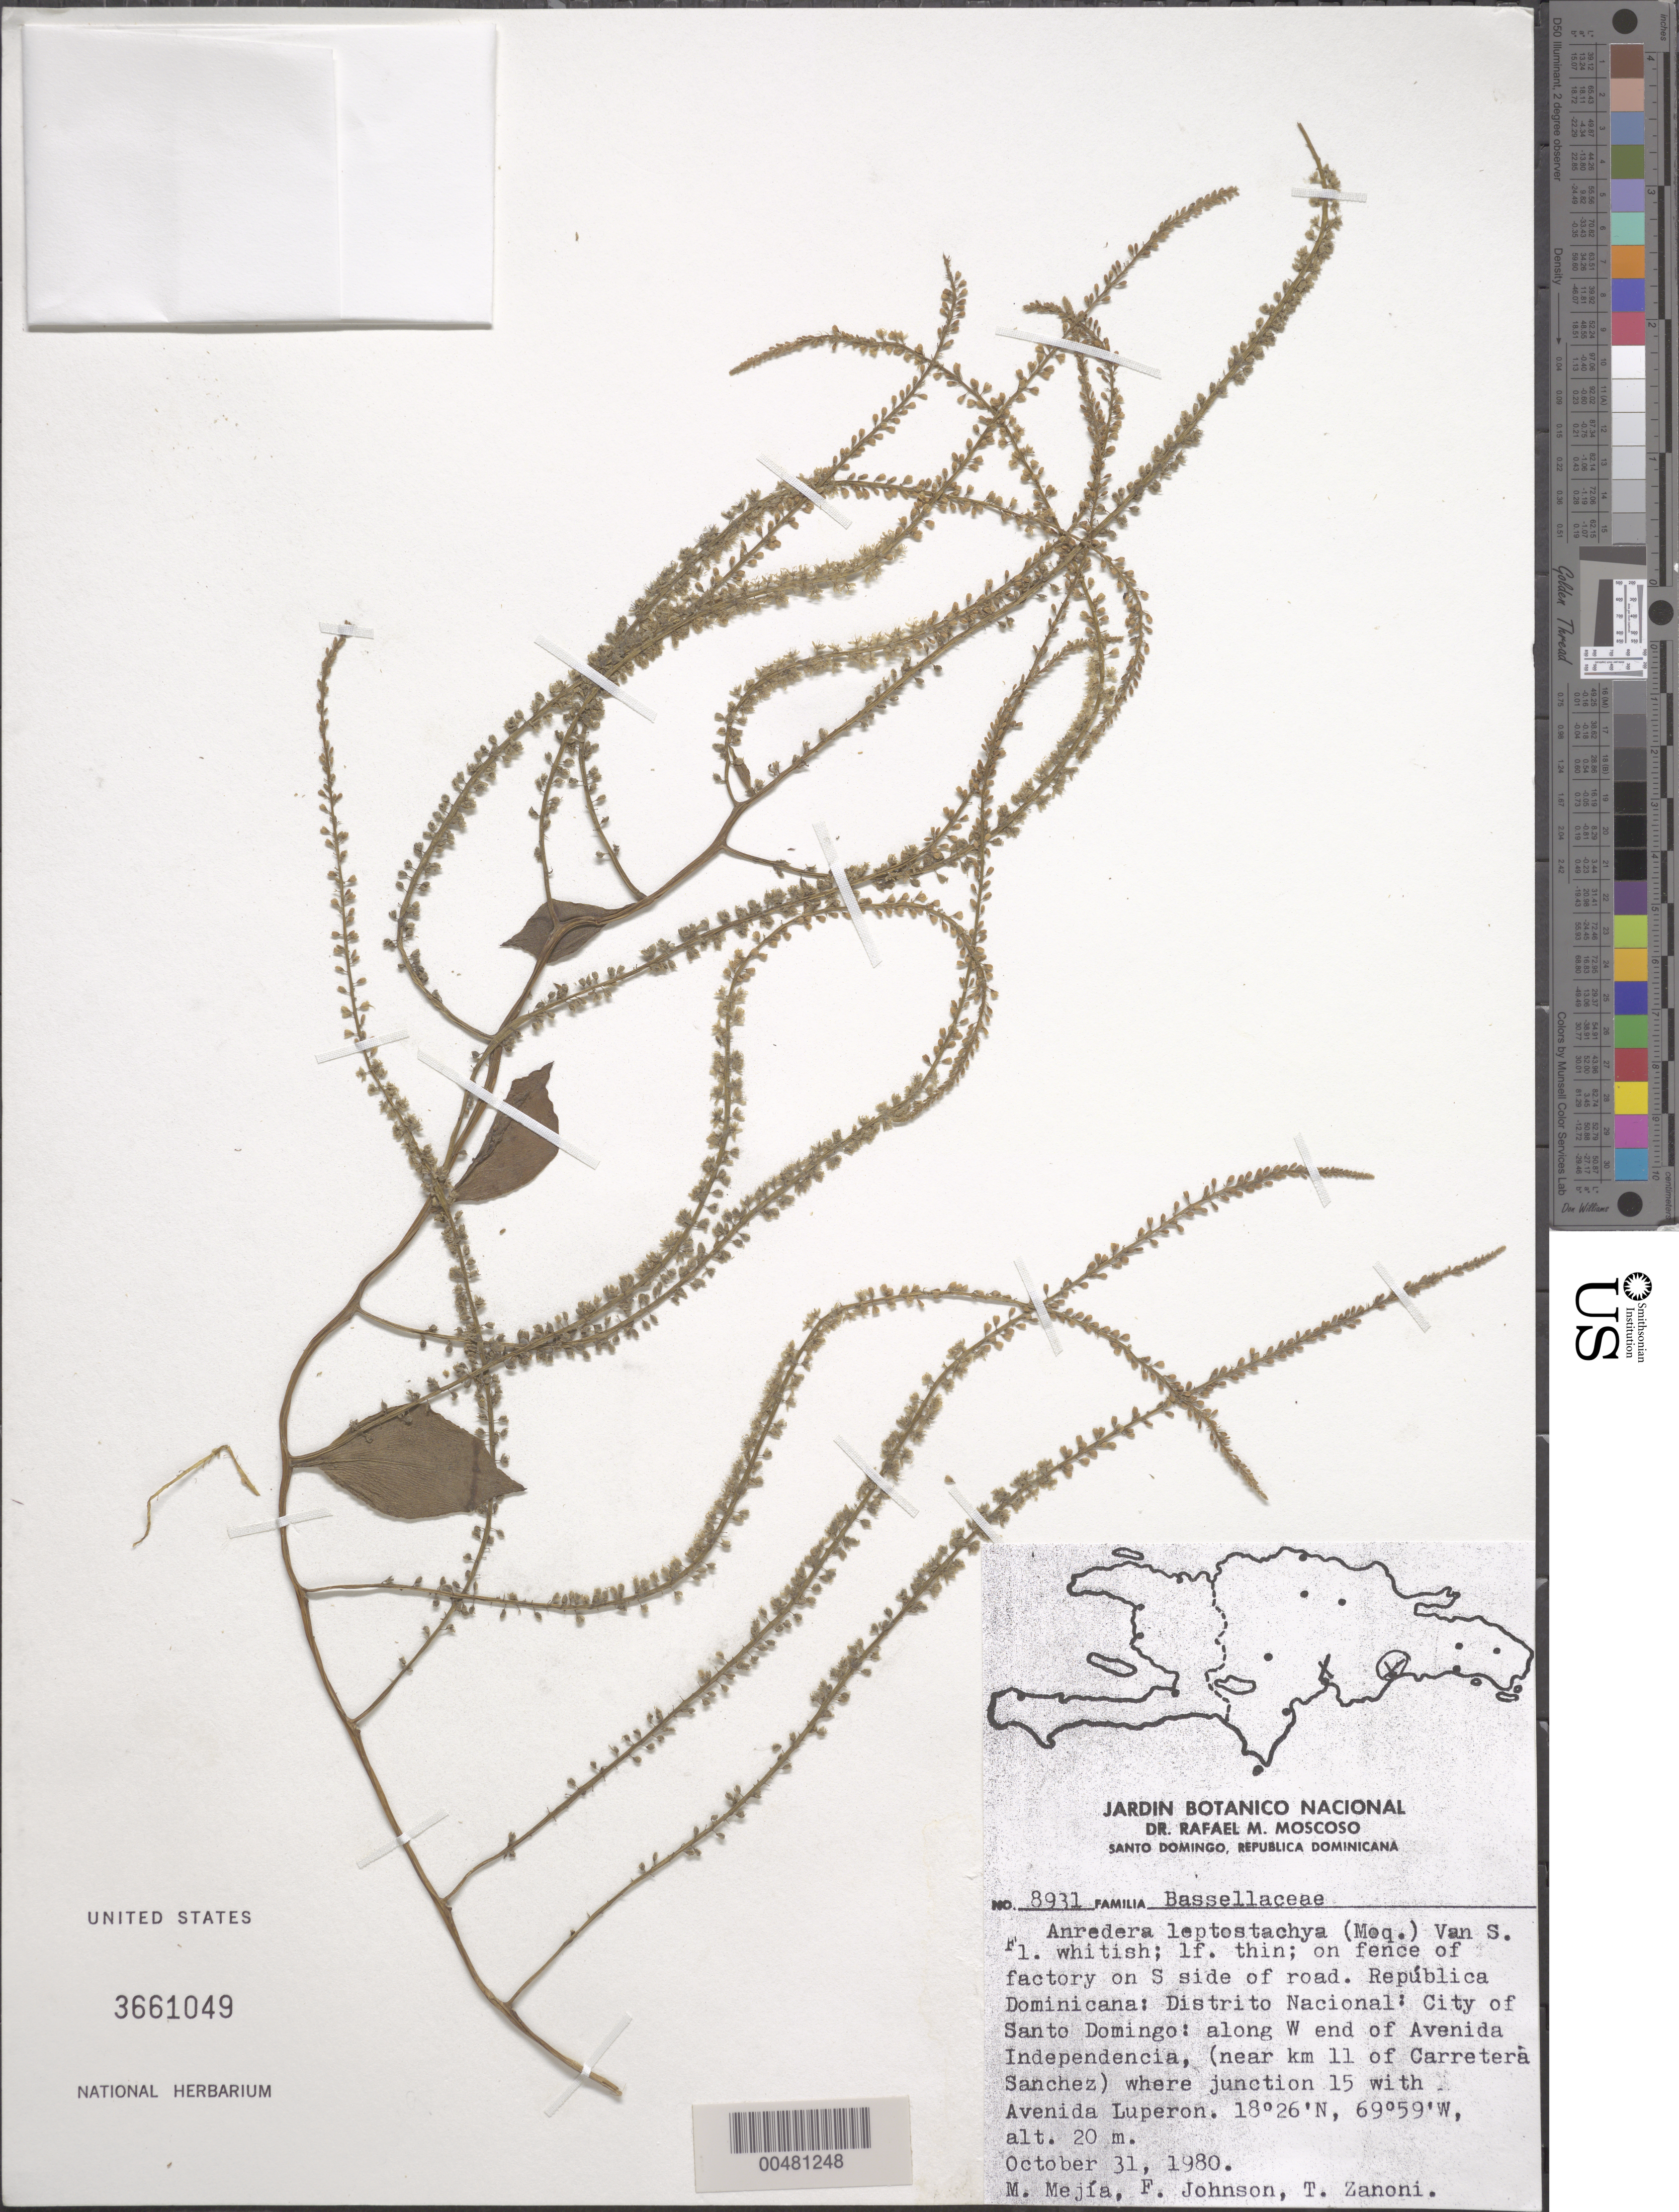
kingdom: Plantae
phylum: Tracheophyta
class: Magnoliopsida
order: Caryophyllales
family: Basellaceae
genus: Anredera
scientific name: Anredera leptostachys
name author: (Moq.) Steenis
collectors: M. Mejia, F. Johnson & T. A. Zanoni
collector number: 8931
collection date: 1980-10-31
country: Dominican Republic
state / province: Distrito Nacional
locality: City of Santo Domingo: along W end of Avenida Independencia, (near km 11 of Carretera Sanchez) where junction 15 with Avenida Luperon.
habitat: On fence of factory on S side of road.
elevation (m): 20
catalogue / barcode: US 3661049